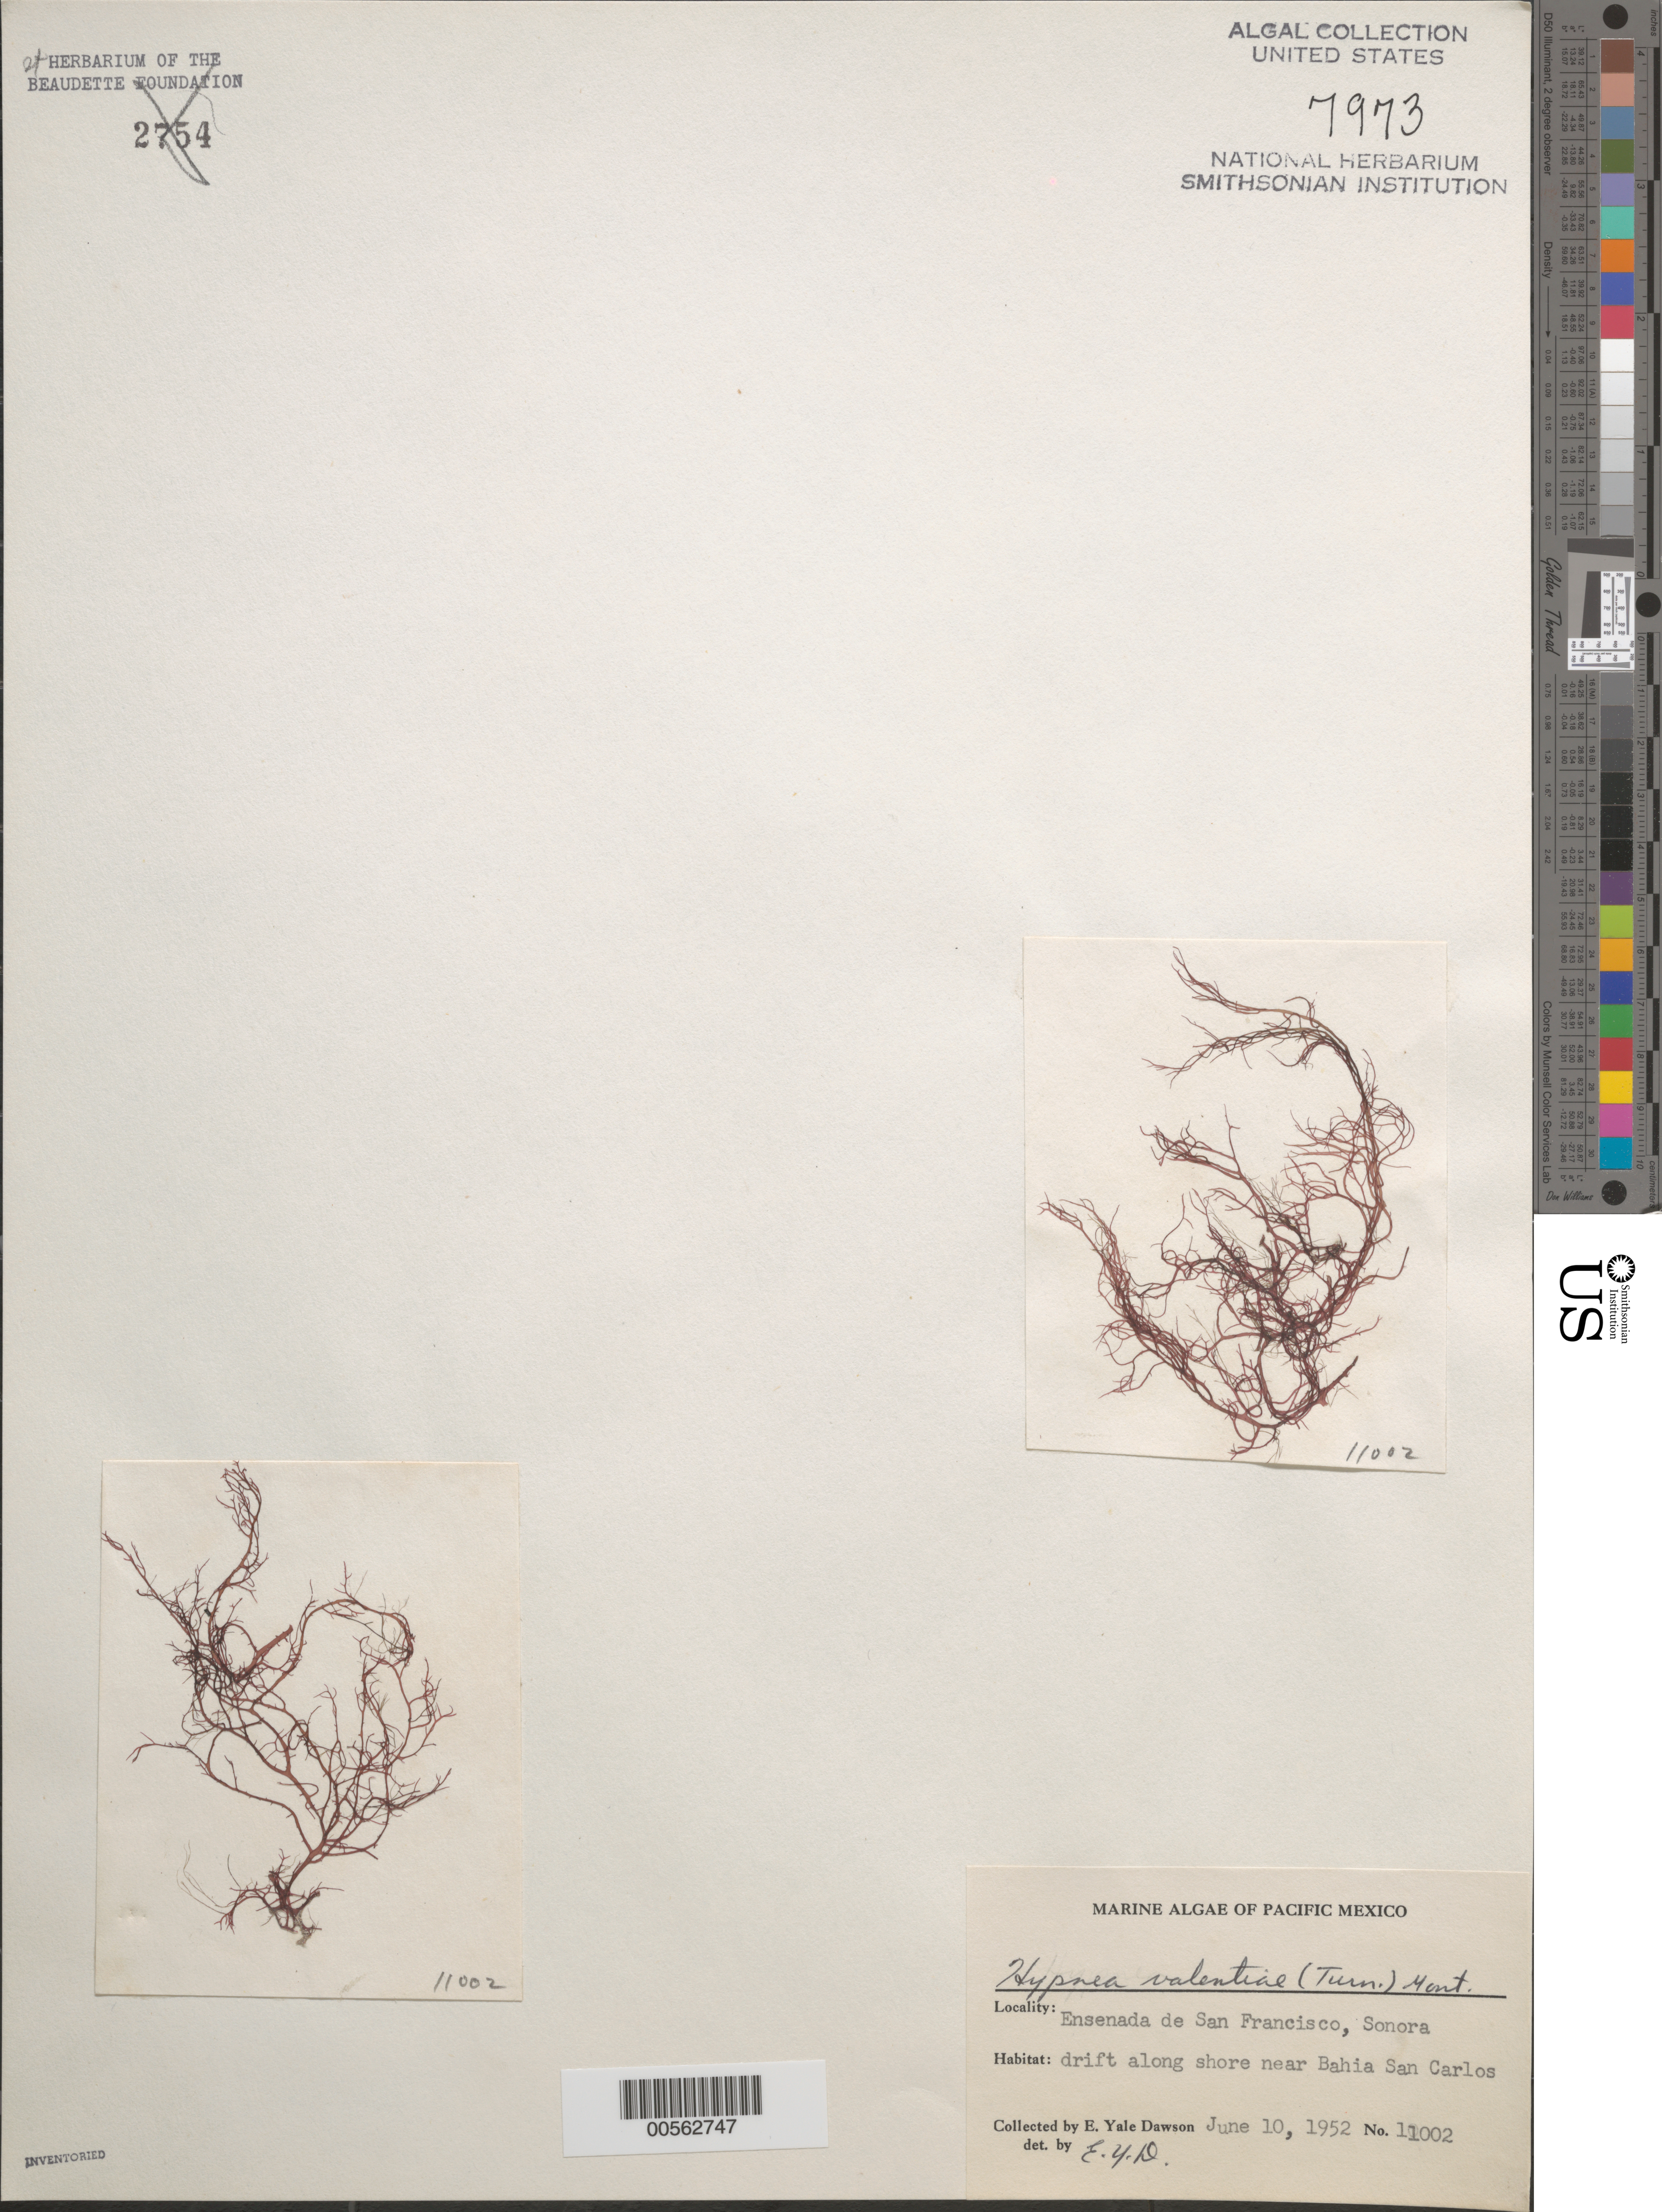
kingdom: Plantae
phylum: Rhodophyta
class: Florideophyceae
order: Gigartinales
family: Cystocloniaceae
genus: Hypnea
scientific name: Hypnea valentiae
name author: (Turner) Mont.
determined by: Dawson, E. Y.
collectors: E. Y. Dawson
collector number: EYD 11002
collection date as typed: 10 Jun 1952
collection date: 1952-06-10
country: Mexico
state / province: Sonora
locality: Ensenada de San Francisco, near Bahia San Carlos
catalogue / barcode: US 7973